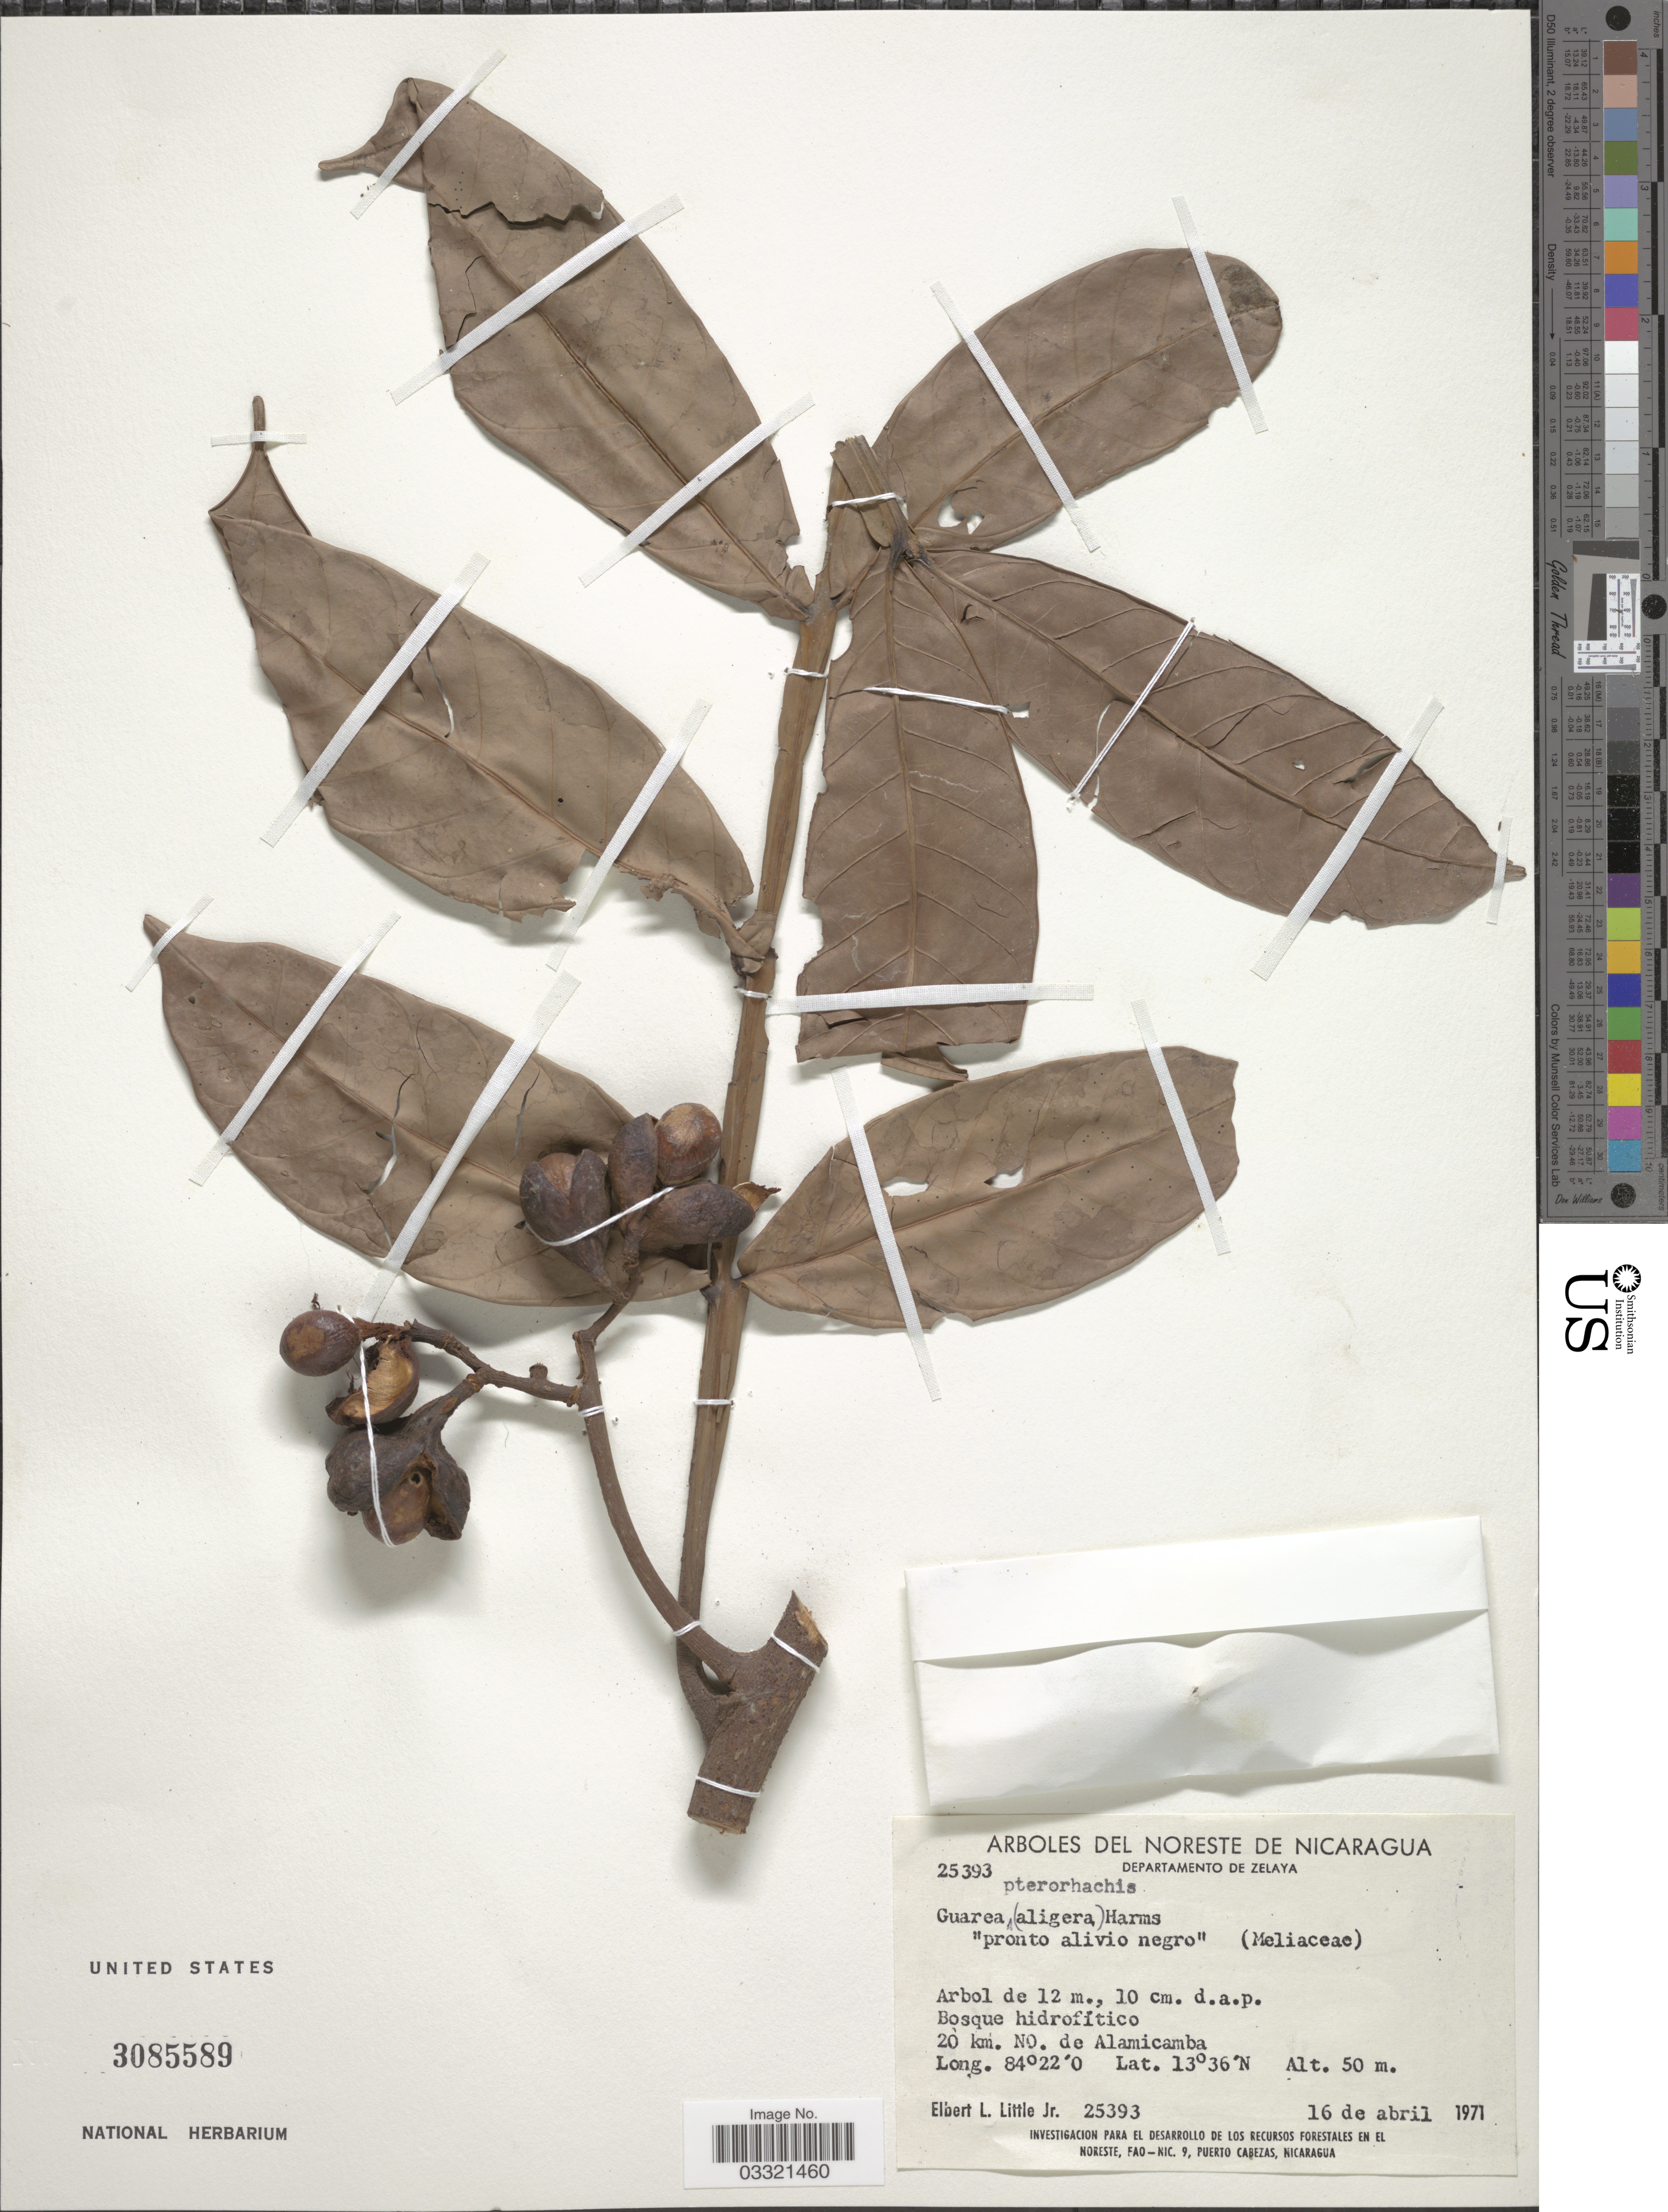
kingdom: Plantae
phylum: Tracheophyta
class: Magnoliopsida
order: Sapindales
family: Meliaceae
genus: Guarea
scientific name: Guarea pterorhachis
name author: Harms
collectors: E. L. Little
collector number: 25393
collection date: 1971-04-16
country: Nicaragua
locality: Noreste de Nicaragua. Departamento de Zelaya. 20 km. NO. de Alamicamba.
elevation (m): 50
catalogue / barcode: US 3085589